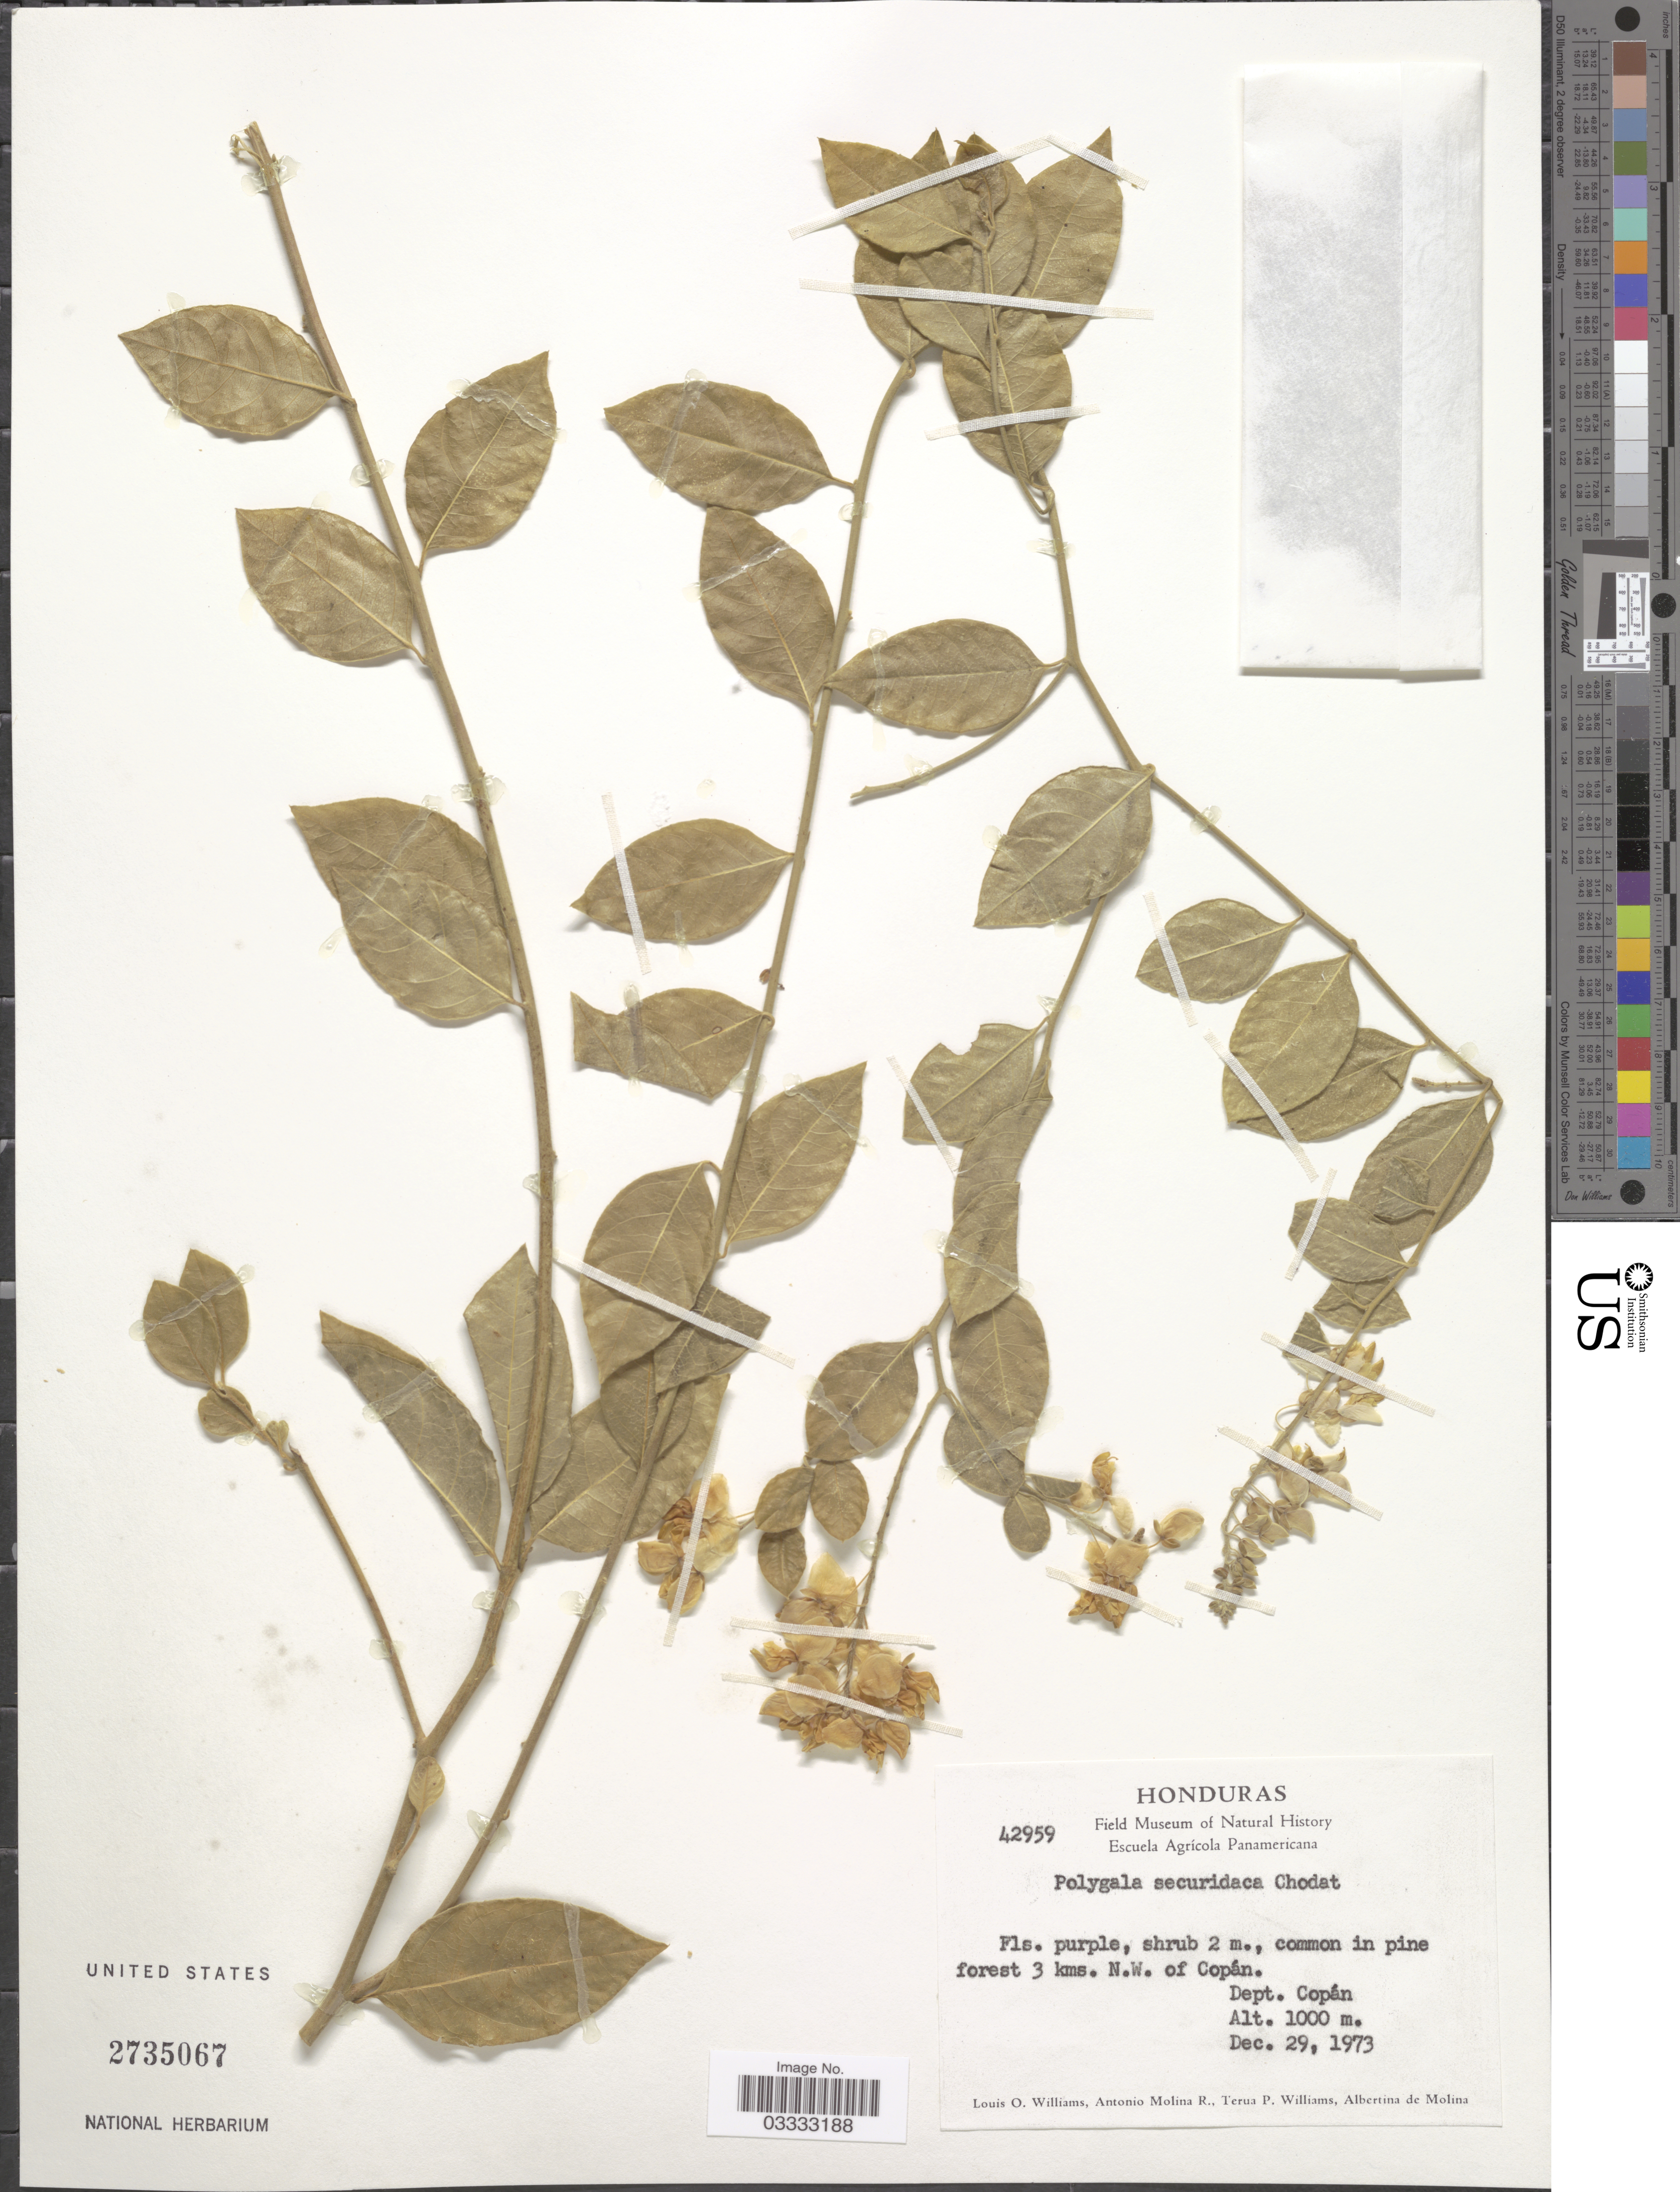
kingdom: Plantae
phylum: Tracheophyta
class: Magnoliopsida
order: Fabales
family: Polygalaceae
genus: Asemeia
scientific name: Asemeia securidaca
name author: (Chodat) J.F.B. Pastore & J.R. Abbott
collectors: L. O. Williams, A. Molina R., T. P. Williams & A. R. Molina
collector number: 42959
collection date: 1973-12-29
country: Honduras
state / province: Copán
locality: Common in pine forest 3 kms. N.W. of Copán. Depr. Copán.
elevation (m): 1000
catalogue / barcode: US 2735067